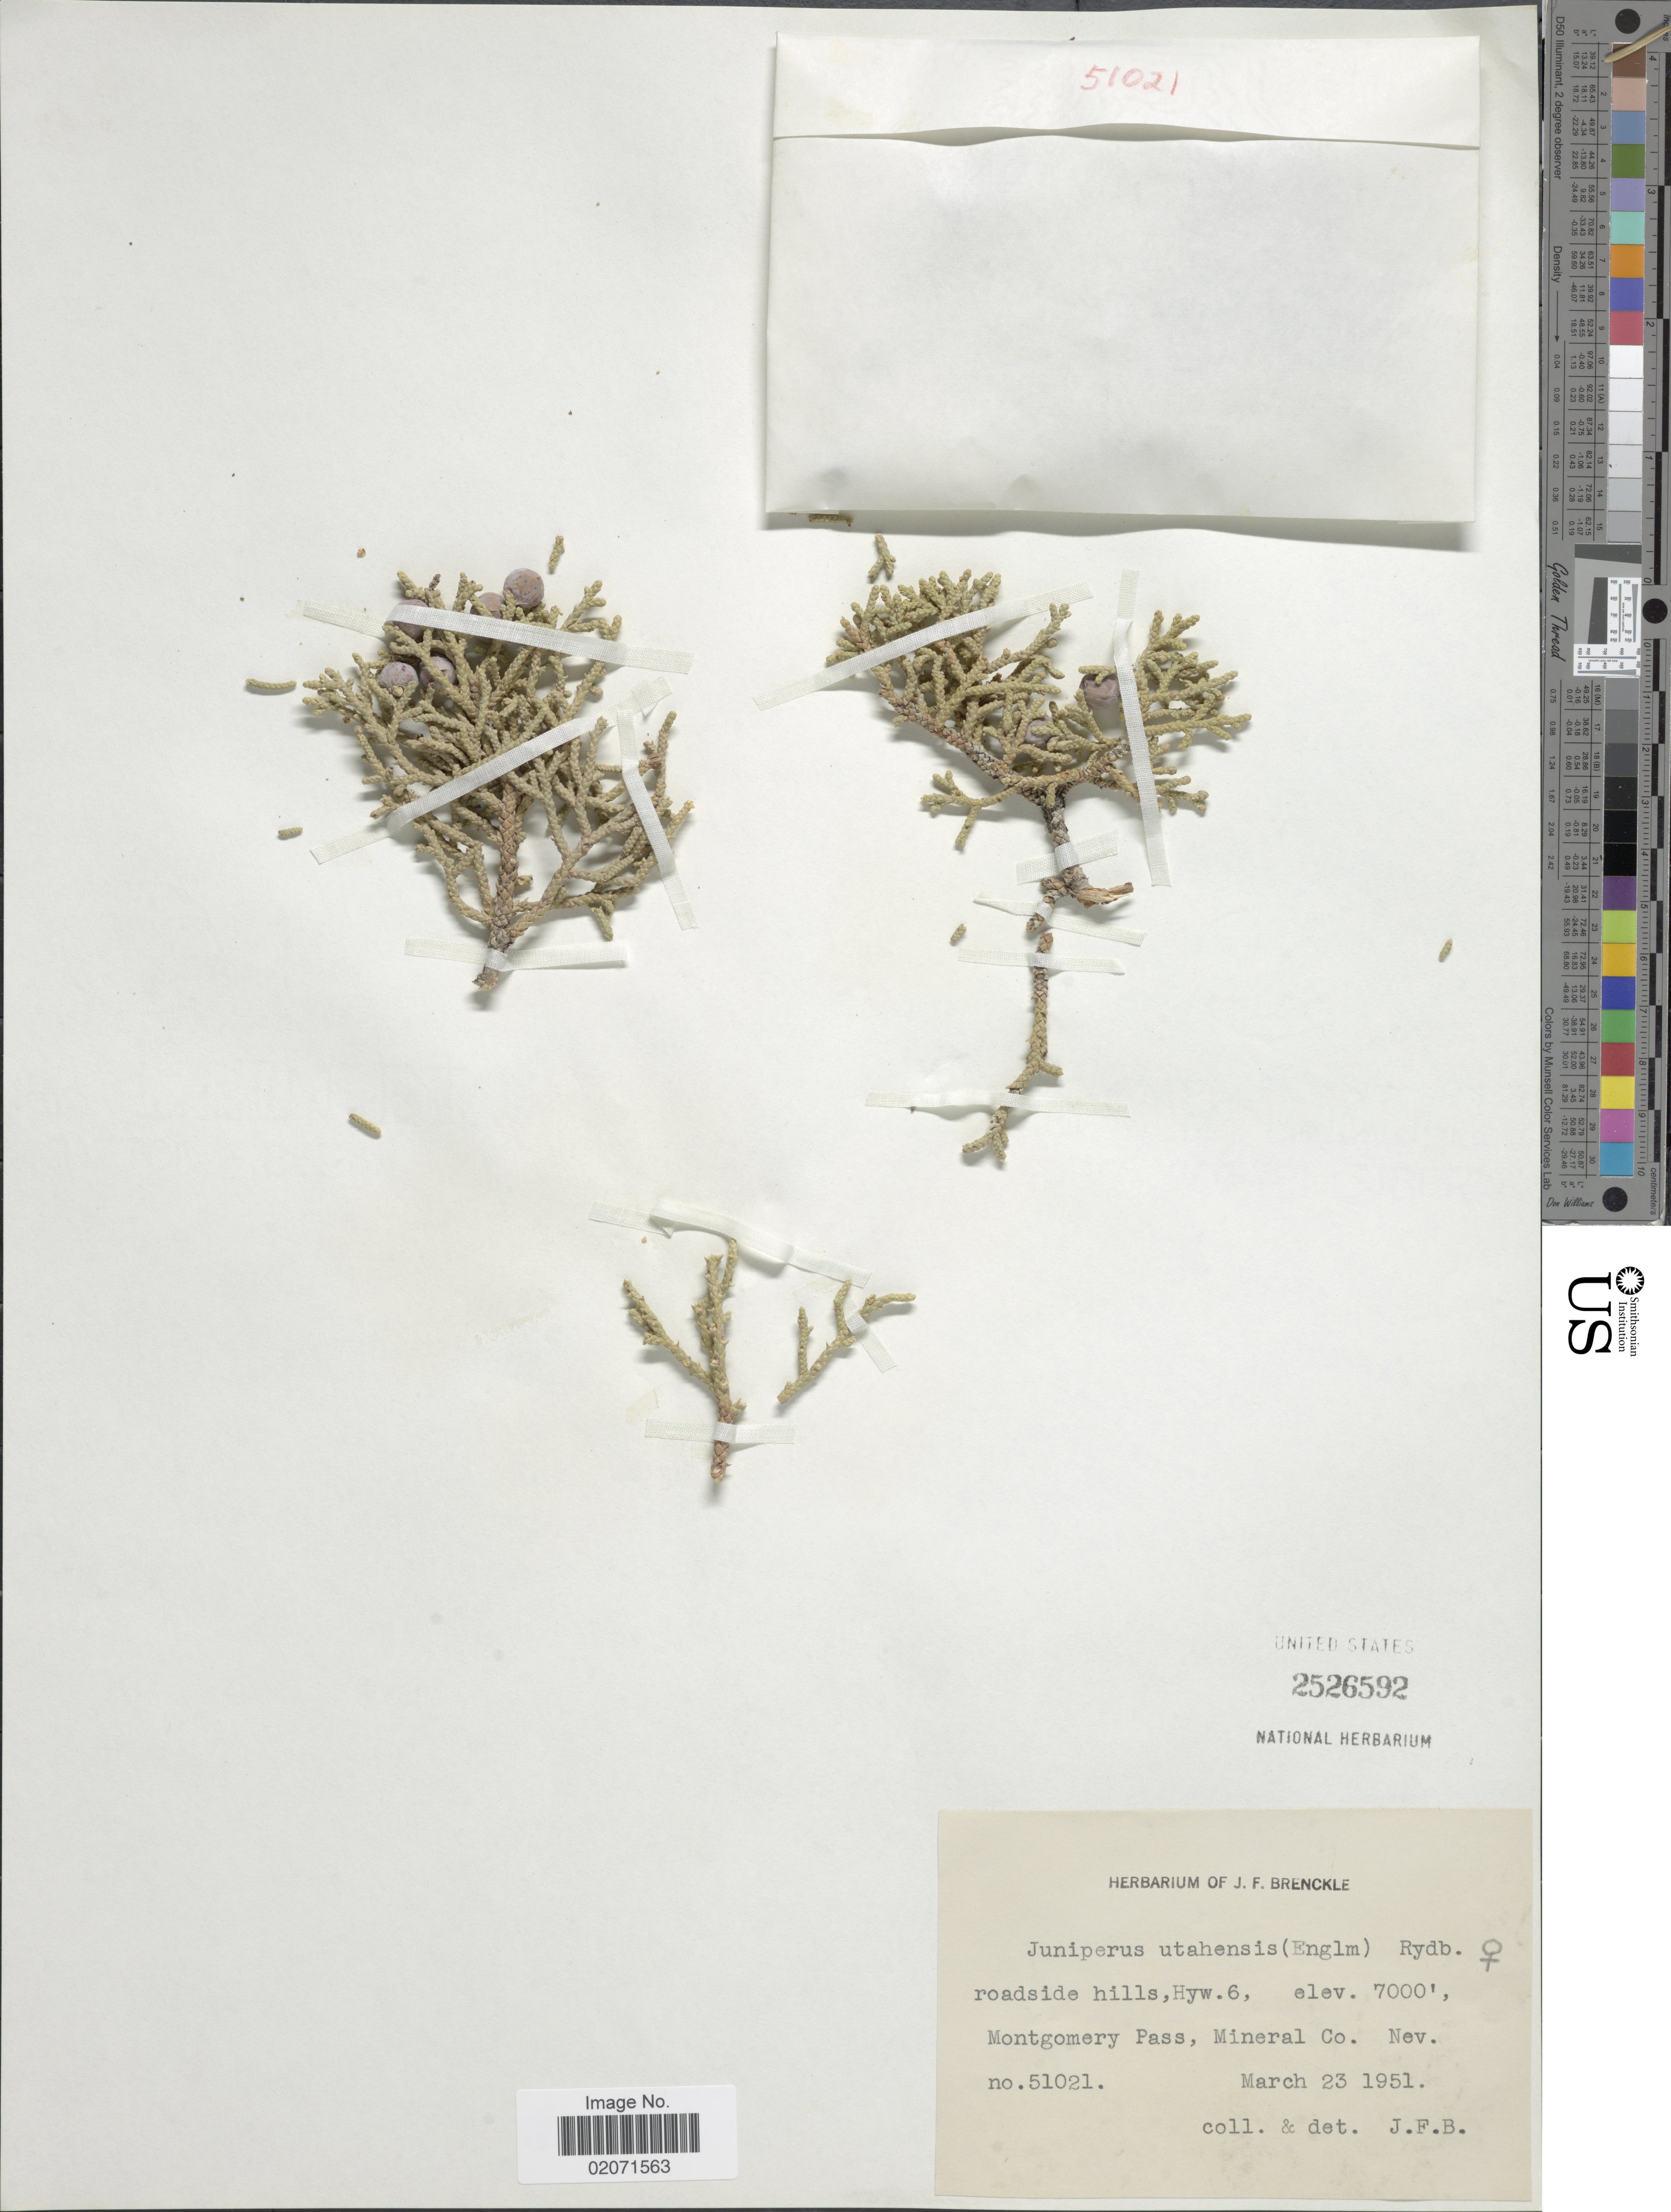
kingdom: Plantae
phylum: Tracheophyta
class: Pinopsida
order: Pinales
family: Cupressaceae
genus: Juniperus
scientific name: Juniperus osteosperma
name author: (Torr.) Little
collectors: J. Brenckle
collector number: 51021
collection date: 1951-03-23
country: United States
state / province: Nevada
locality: On dry hills, roadside, Hyw. 6, near top of Montgomery Pass, Mineral Co.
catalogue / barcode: US 2526592